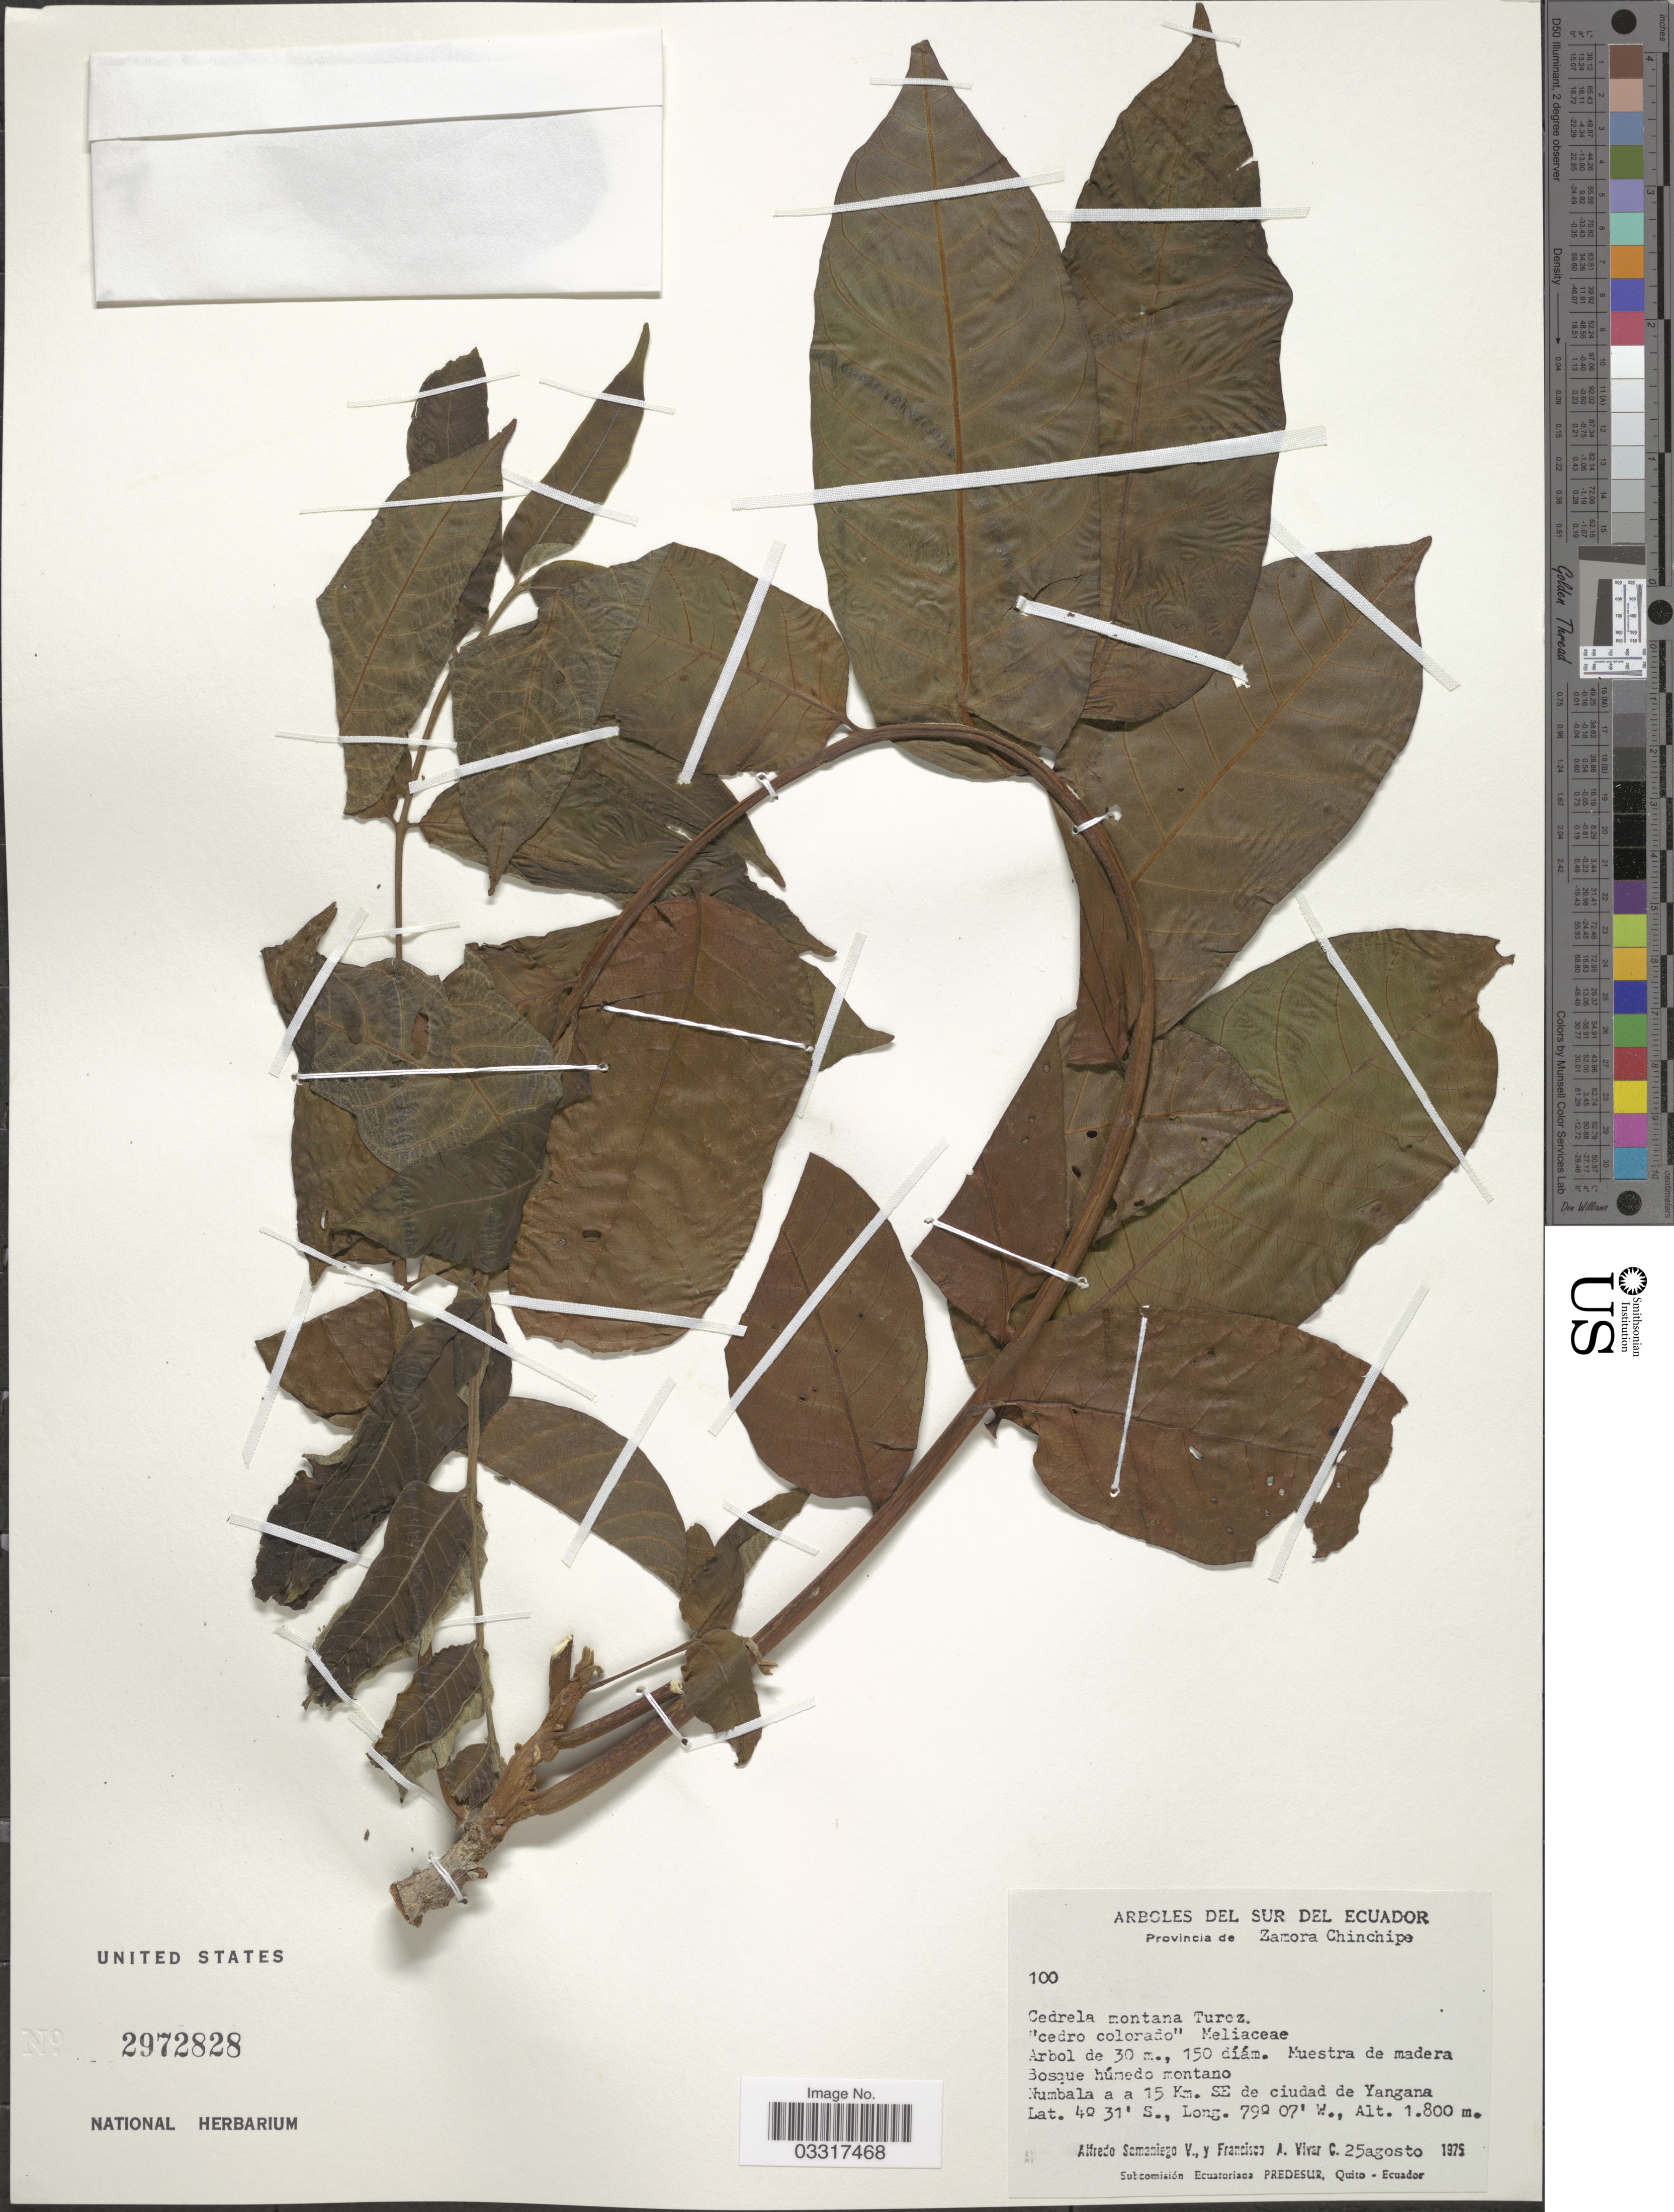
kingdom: Plantae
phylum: Tracheophyta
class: Magnoliopsida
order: Sapindales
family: Meliaceae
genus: Cedrela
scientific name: Cedrela montana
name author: Moritz ex Turcz.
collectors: A. V. Samaniego & F. A. Vivar C.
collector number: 100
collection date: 1975-08-25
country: Ecuador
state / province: Zamora-Chinchipe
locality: Sur del Ecuador. Numbala a a 15 Km. SE de ciudad de Yangana.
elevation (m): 1800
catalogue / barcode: US 2972828